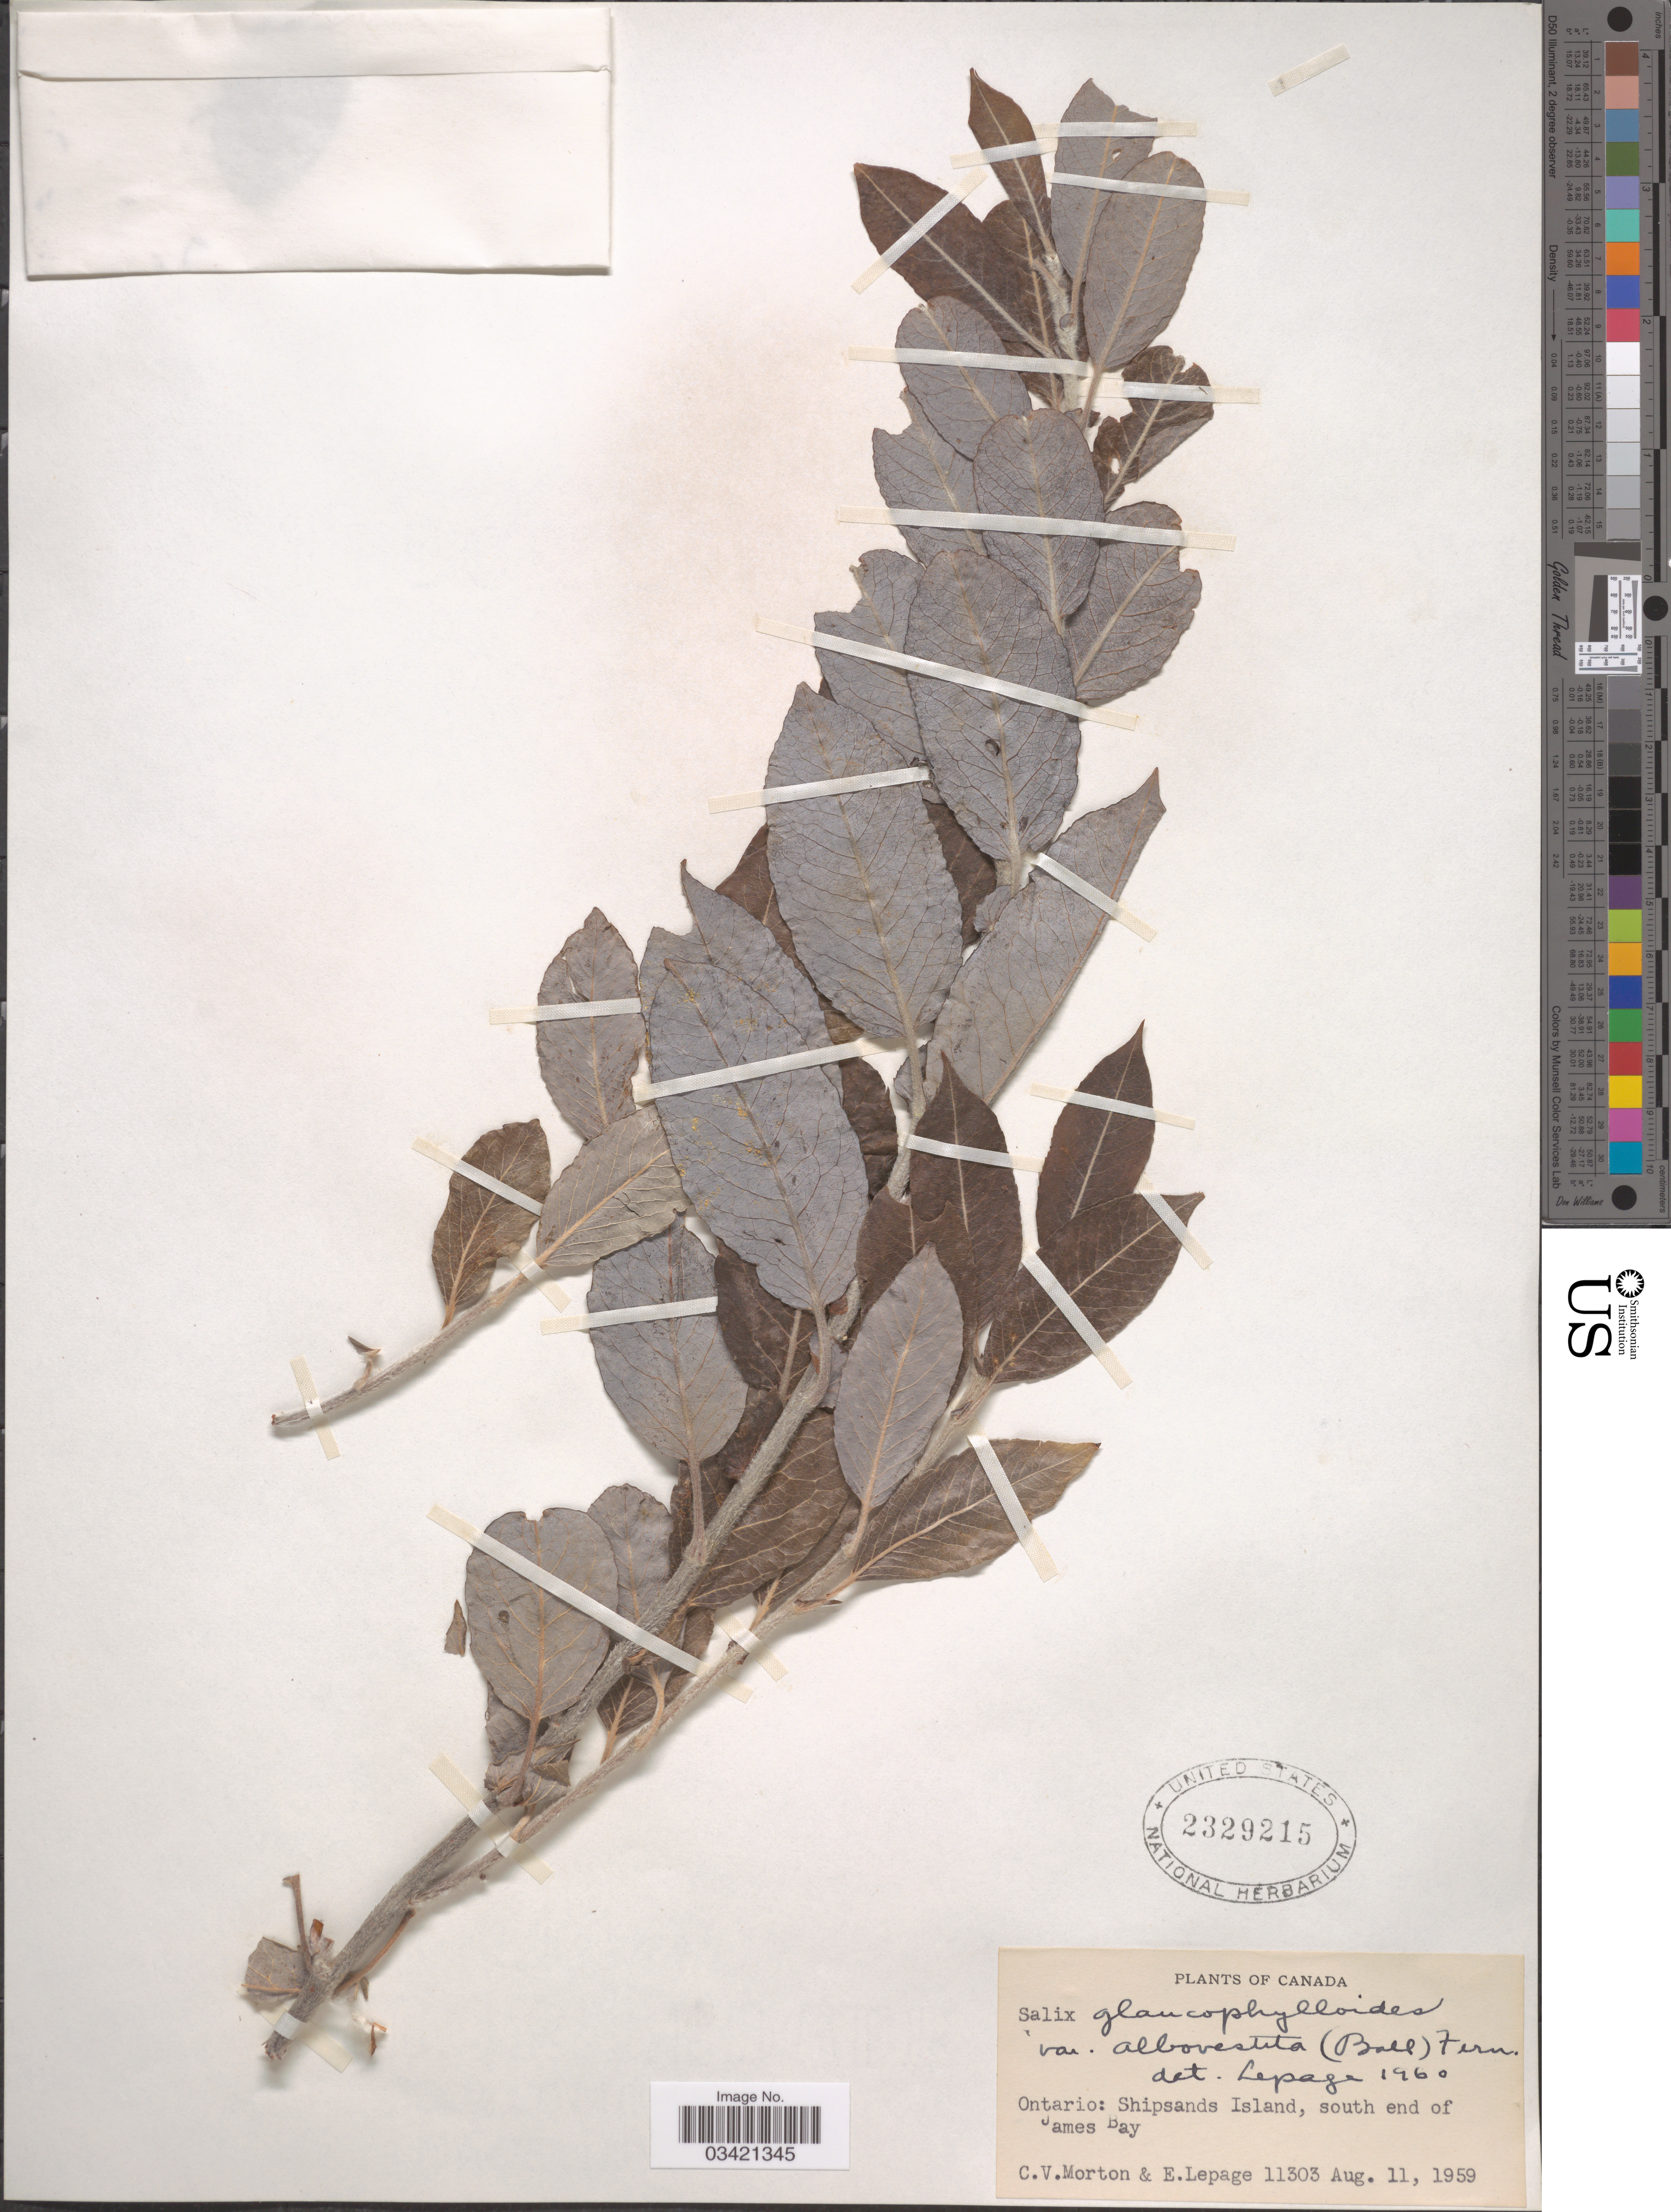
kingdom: Plantae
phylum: Tracheophyta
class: Magnoliopsida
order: Malpighiales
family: Salicaceae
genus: Salix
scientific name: Salix glaucophylloides var. albovestita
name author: (C.R. Ball) Fernald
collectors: C. V. Morton & E. Lepage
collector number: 11303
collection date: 1959-08-11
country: Canada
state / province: Ontario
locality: Shipsands Island, south end of James Bay.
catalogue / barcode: US 2329215